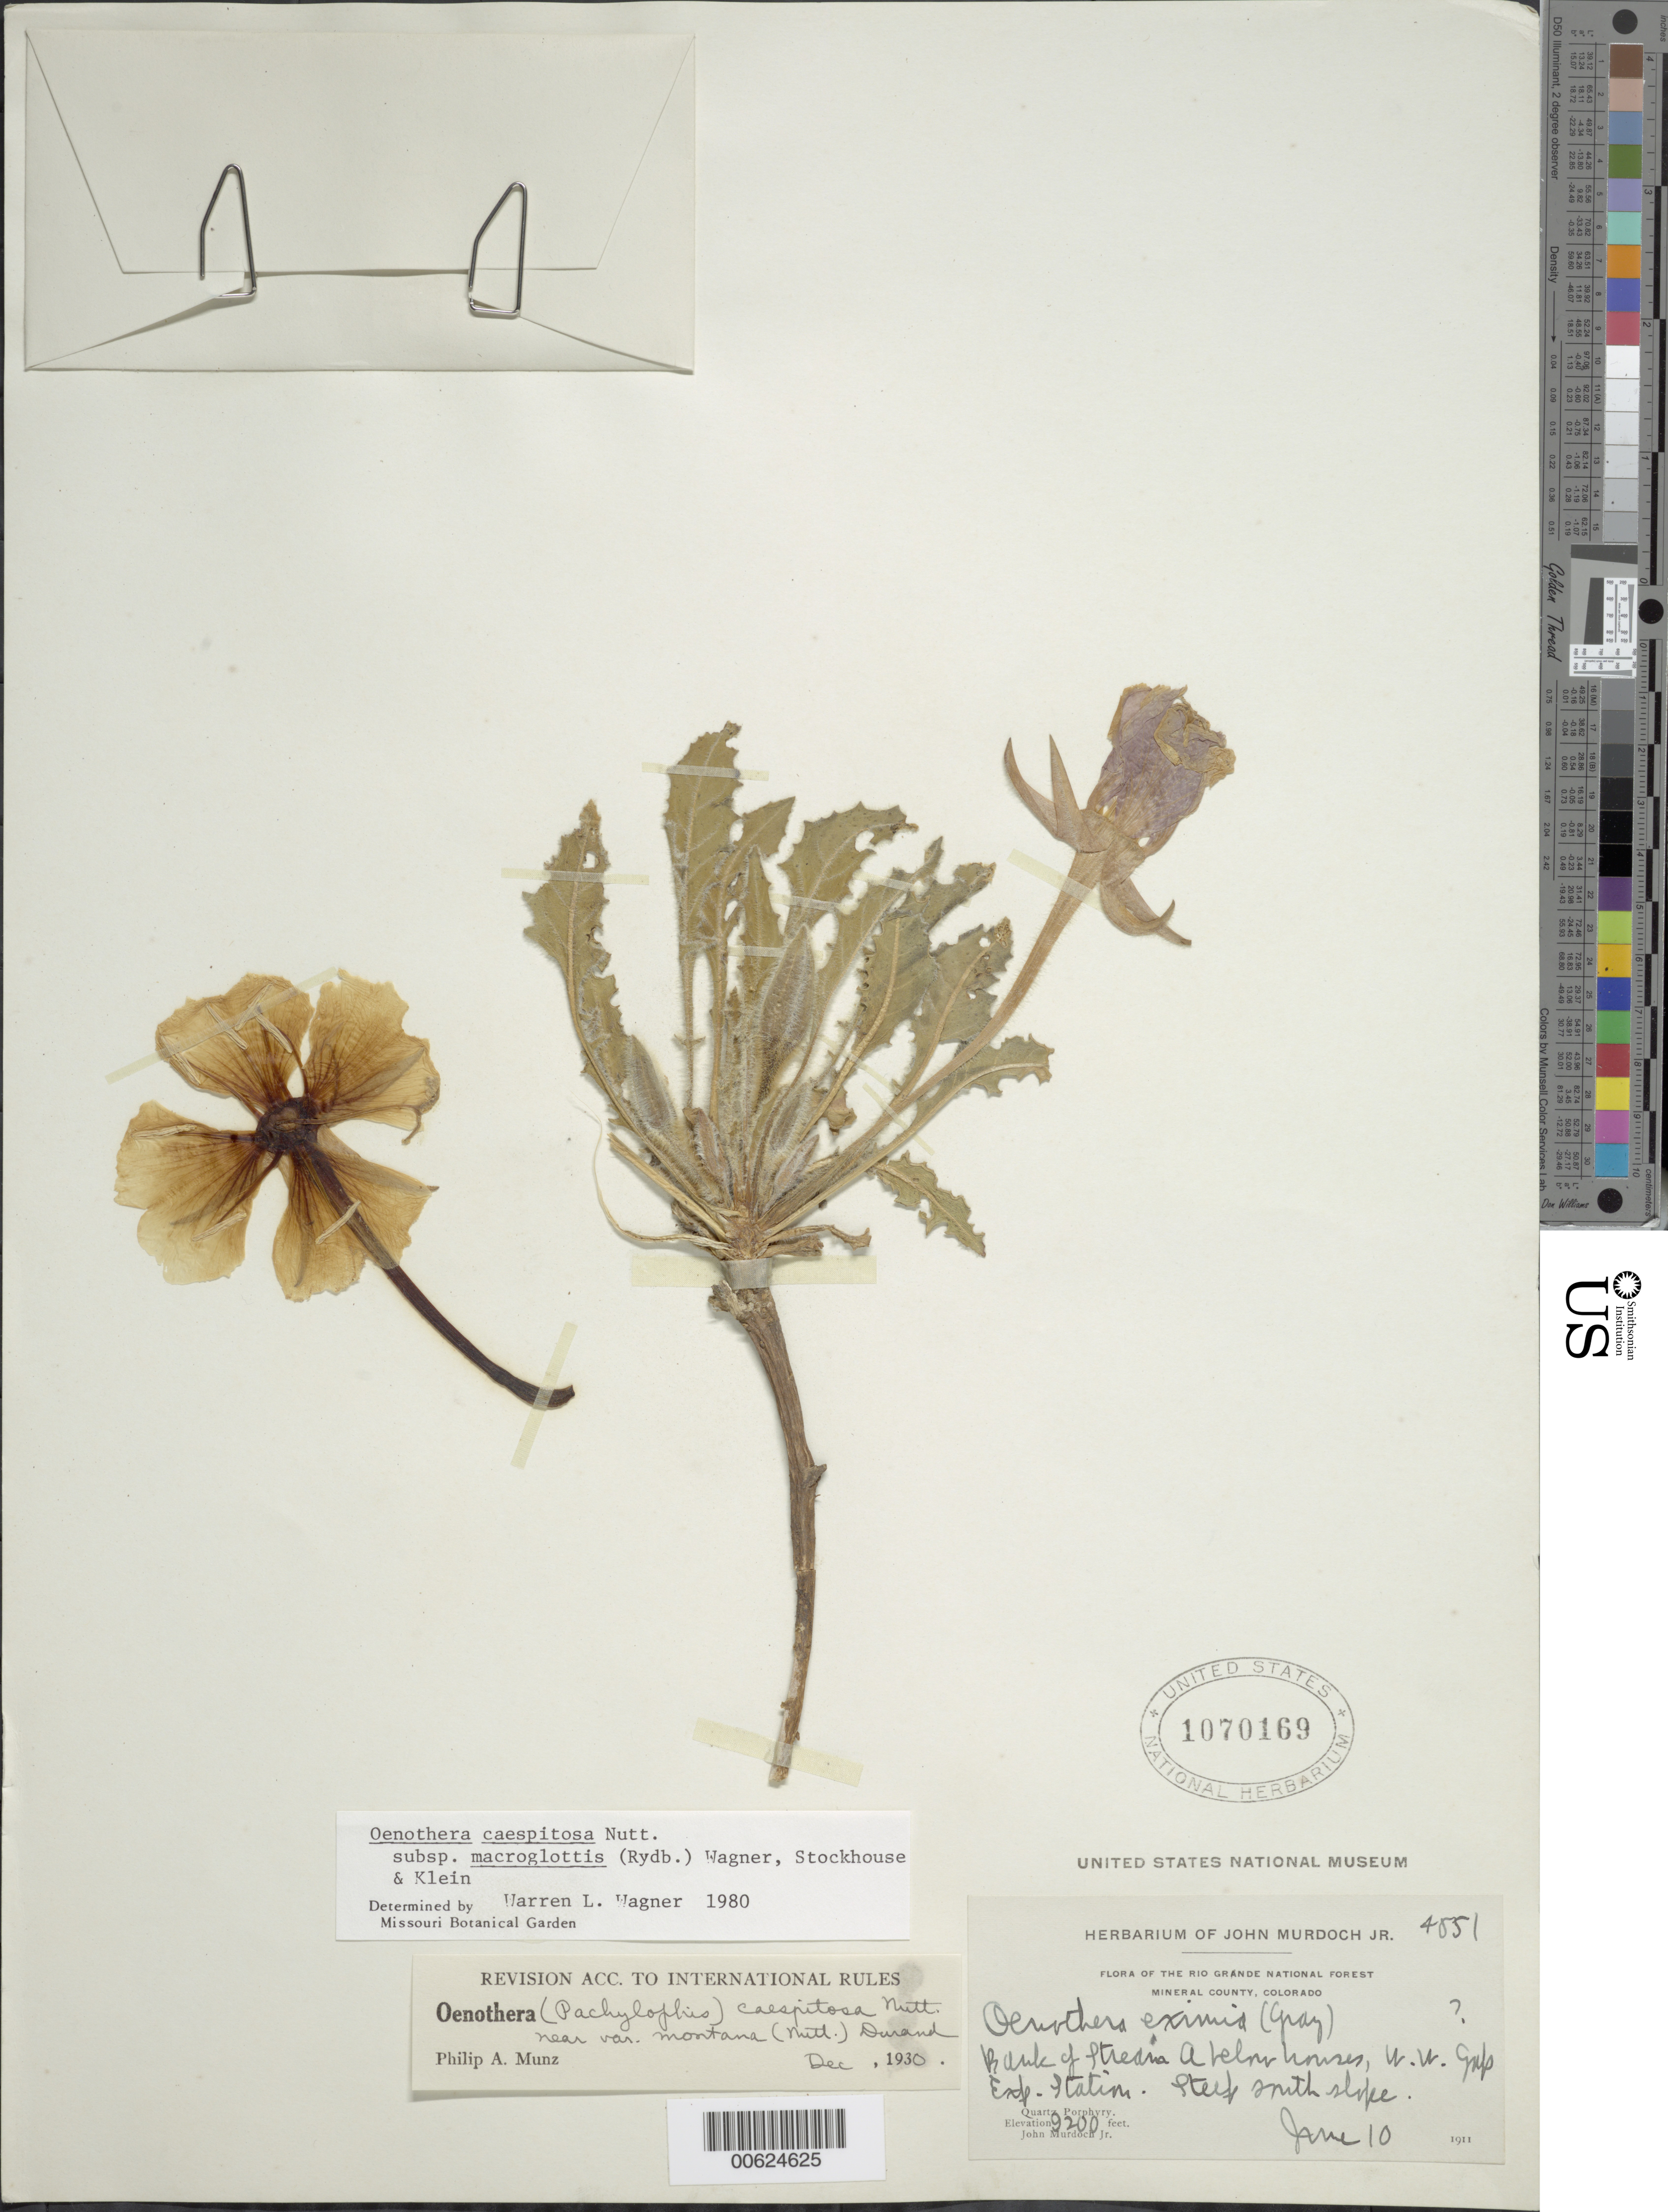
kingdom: Plantae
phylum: Tracheophyta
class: Magnoliopsida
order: Myrtales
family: Onagraceae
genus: Oenothera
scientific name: Oenothera cespitosa subsp. macroglottis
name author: (Rydb.) W.L. Wagner et al.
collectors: J. Murdoch Jr.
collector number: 4551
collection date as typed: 10 Jun 1911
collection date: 1911-06-10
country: United States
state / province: Colorado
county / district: Mineral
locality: Rio Grande National Forest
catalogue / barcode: US 1070169